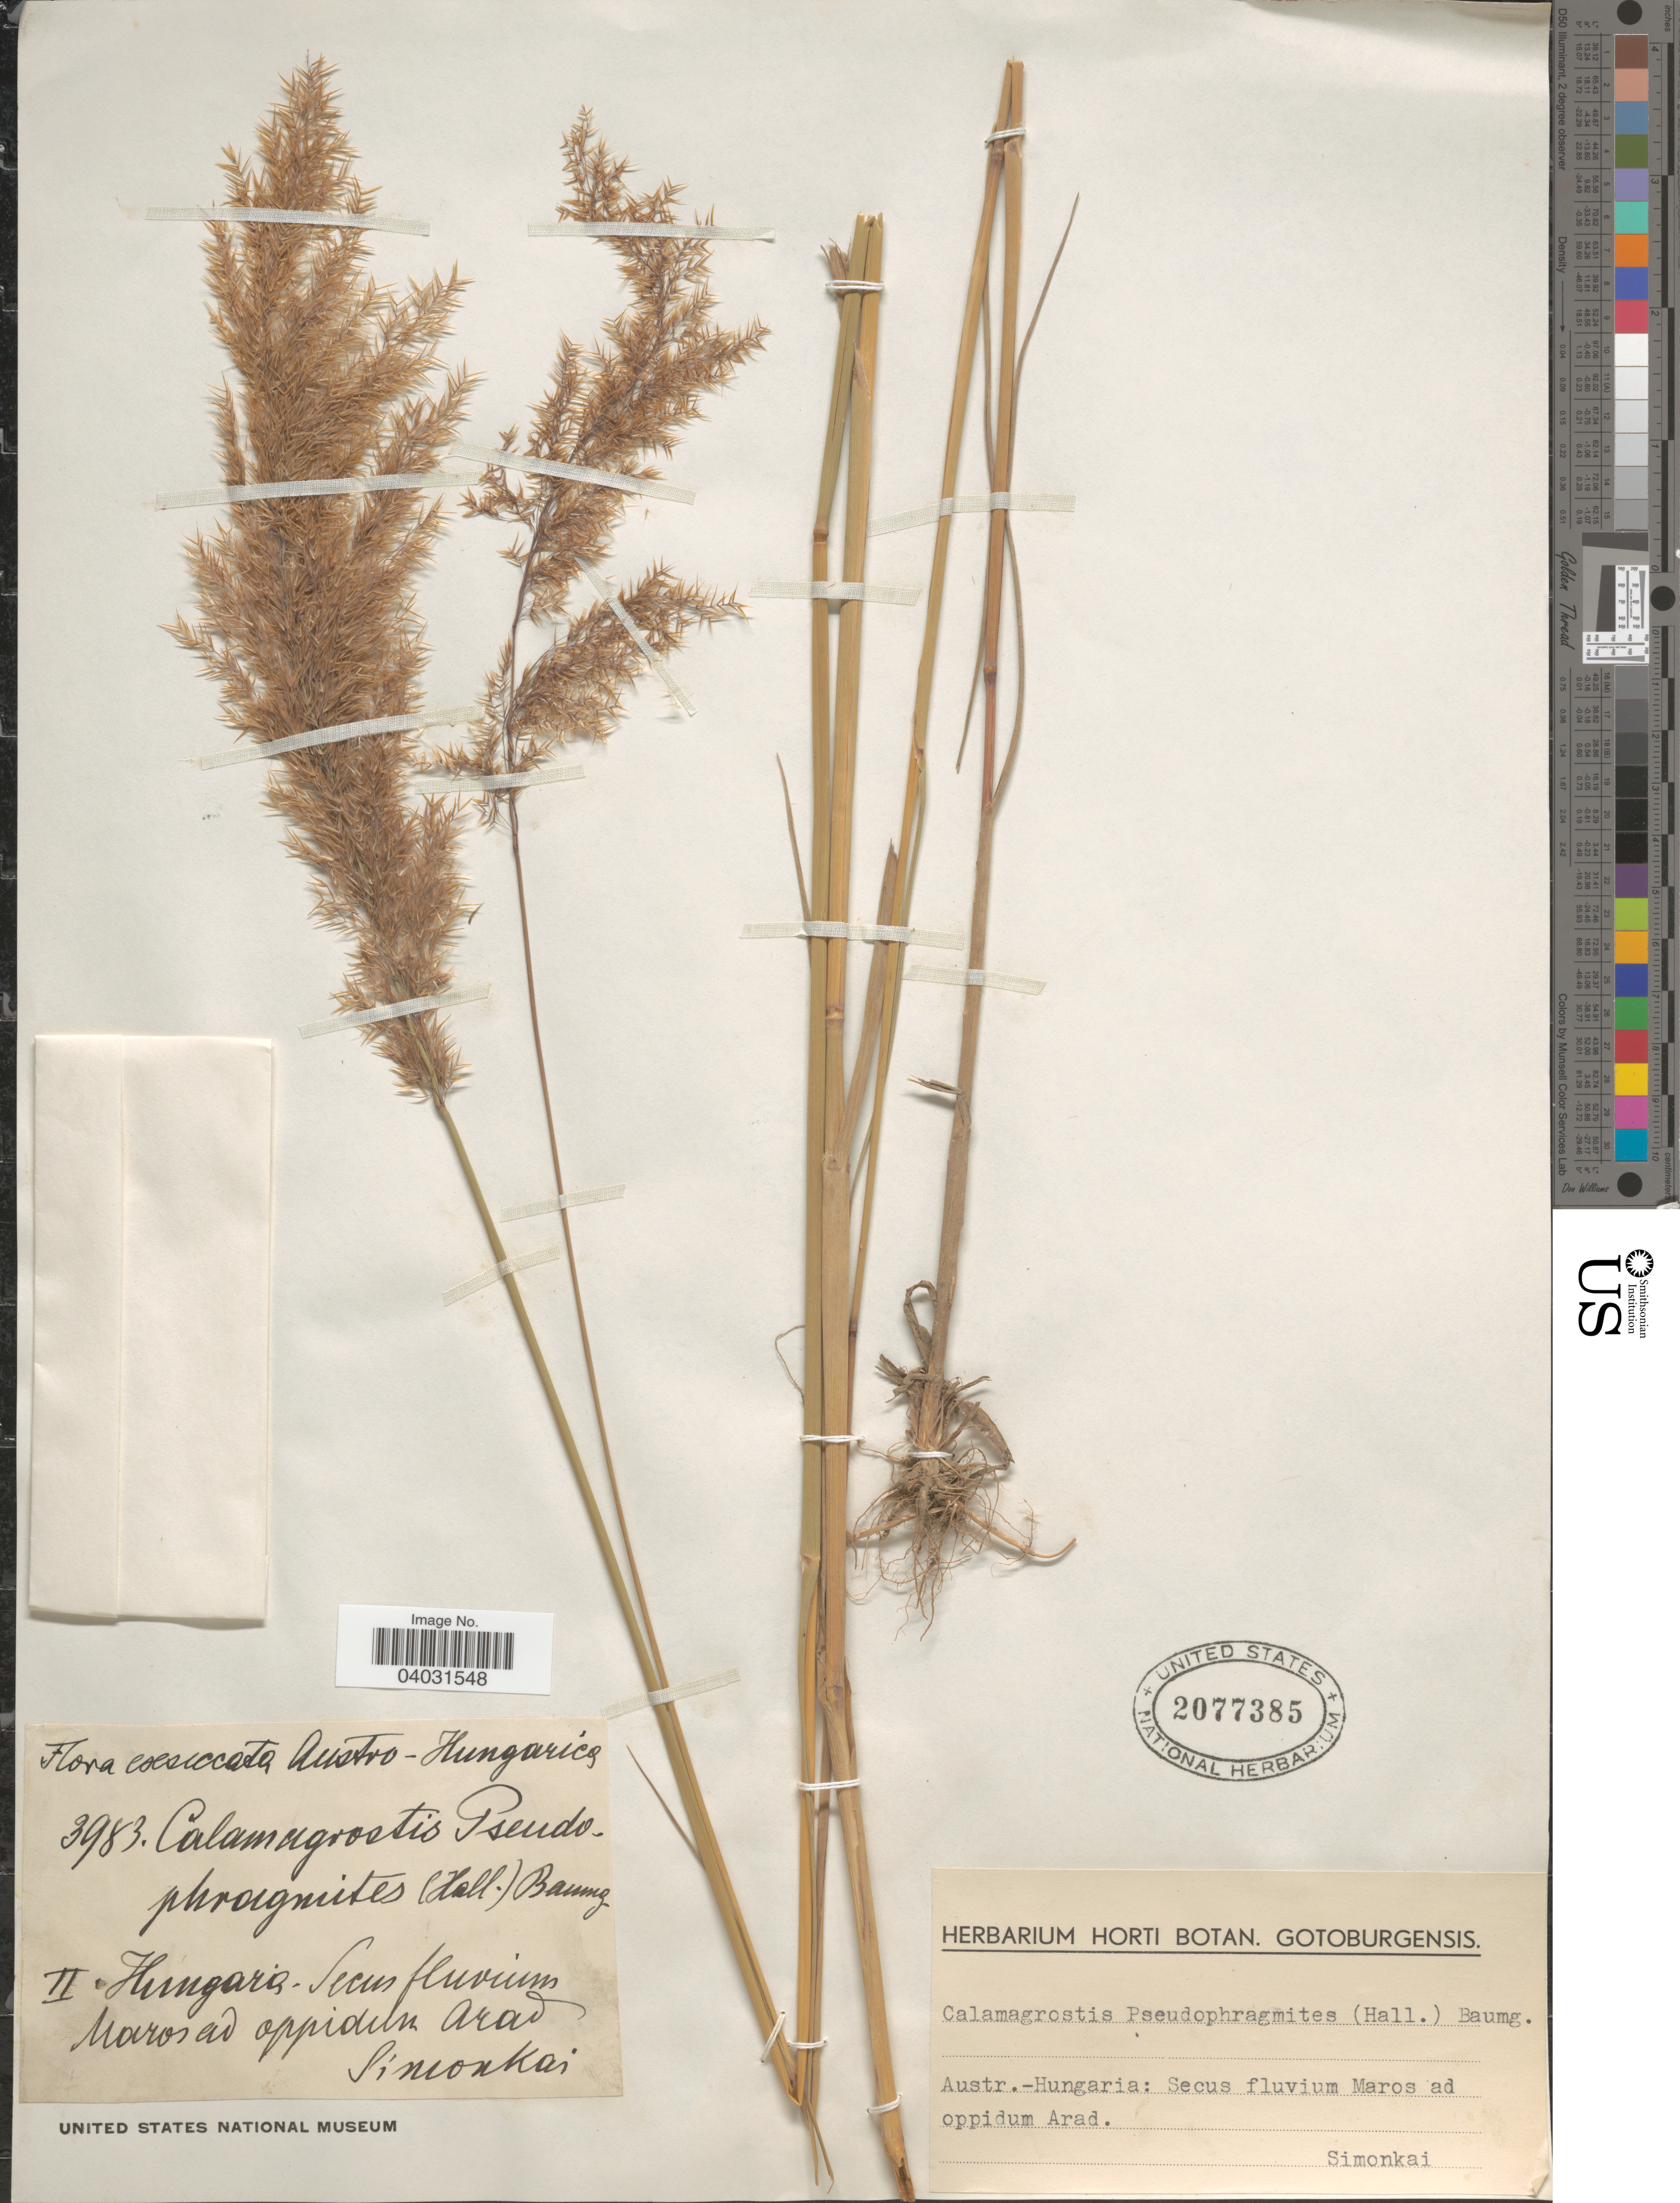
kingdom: Plantae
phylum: Tracheophyta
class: Liliopsida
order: Poales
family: Poaceae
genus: Calamagrostis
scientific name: Calamagrostis pseudophragmites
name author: (Haller f.) Koeler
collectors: Simonkai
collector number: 3983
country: Hungary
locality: Austro-Hungarica: Secus fluvium Maros ad oppidum Arad.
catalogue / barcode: US 2077385